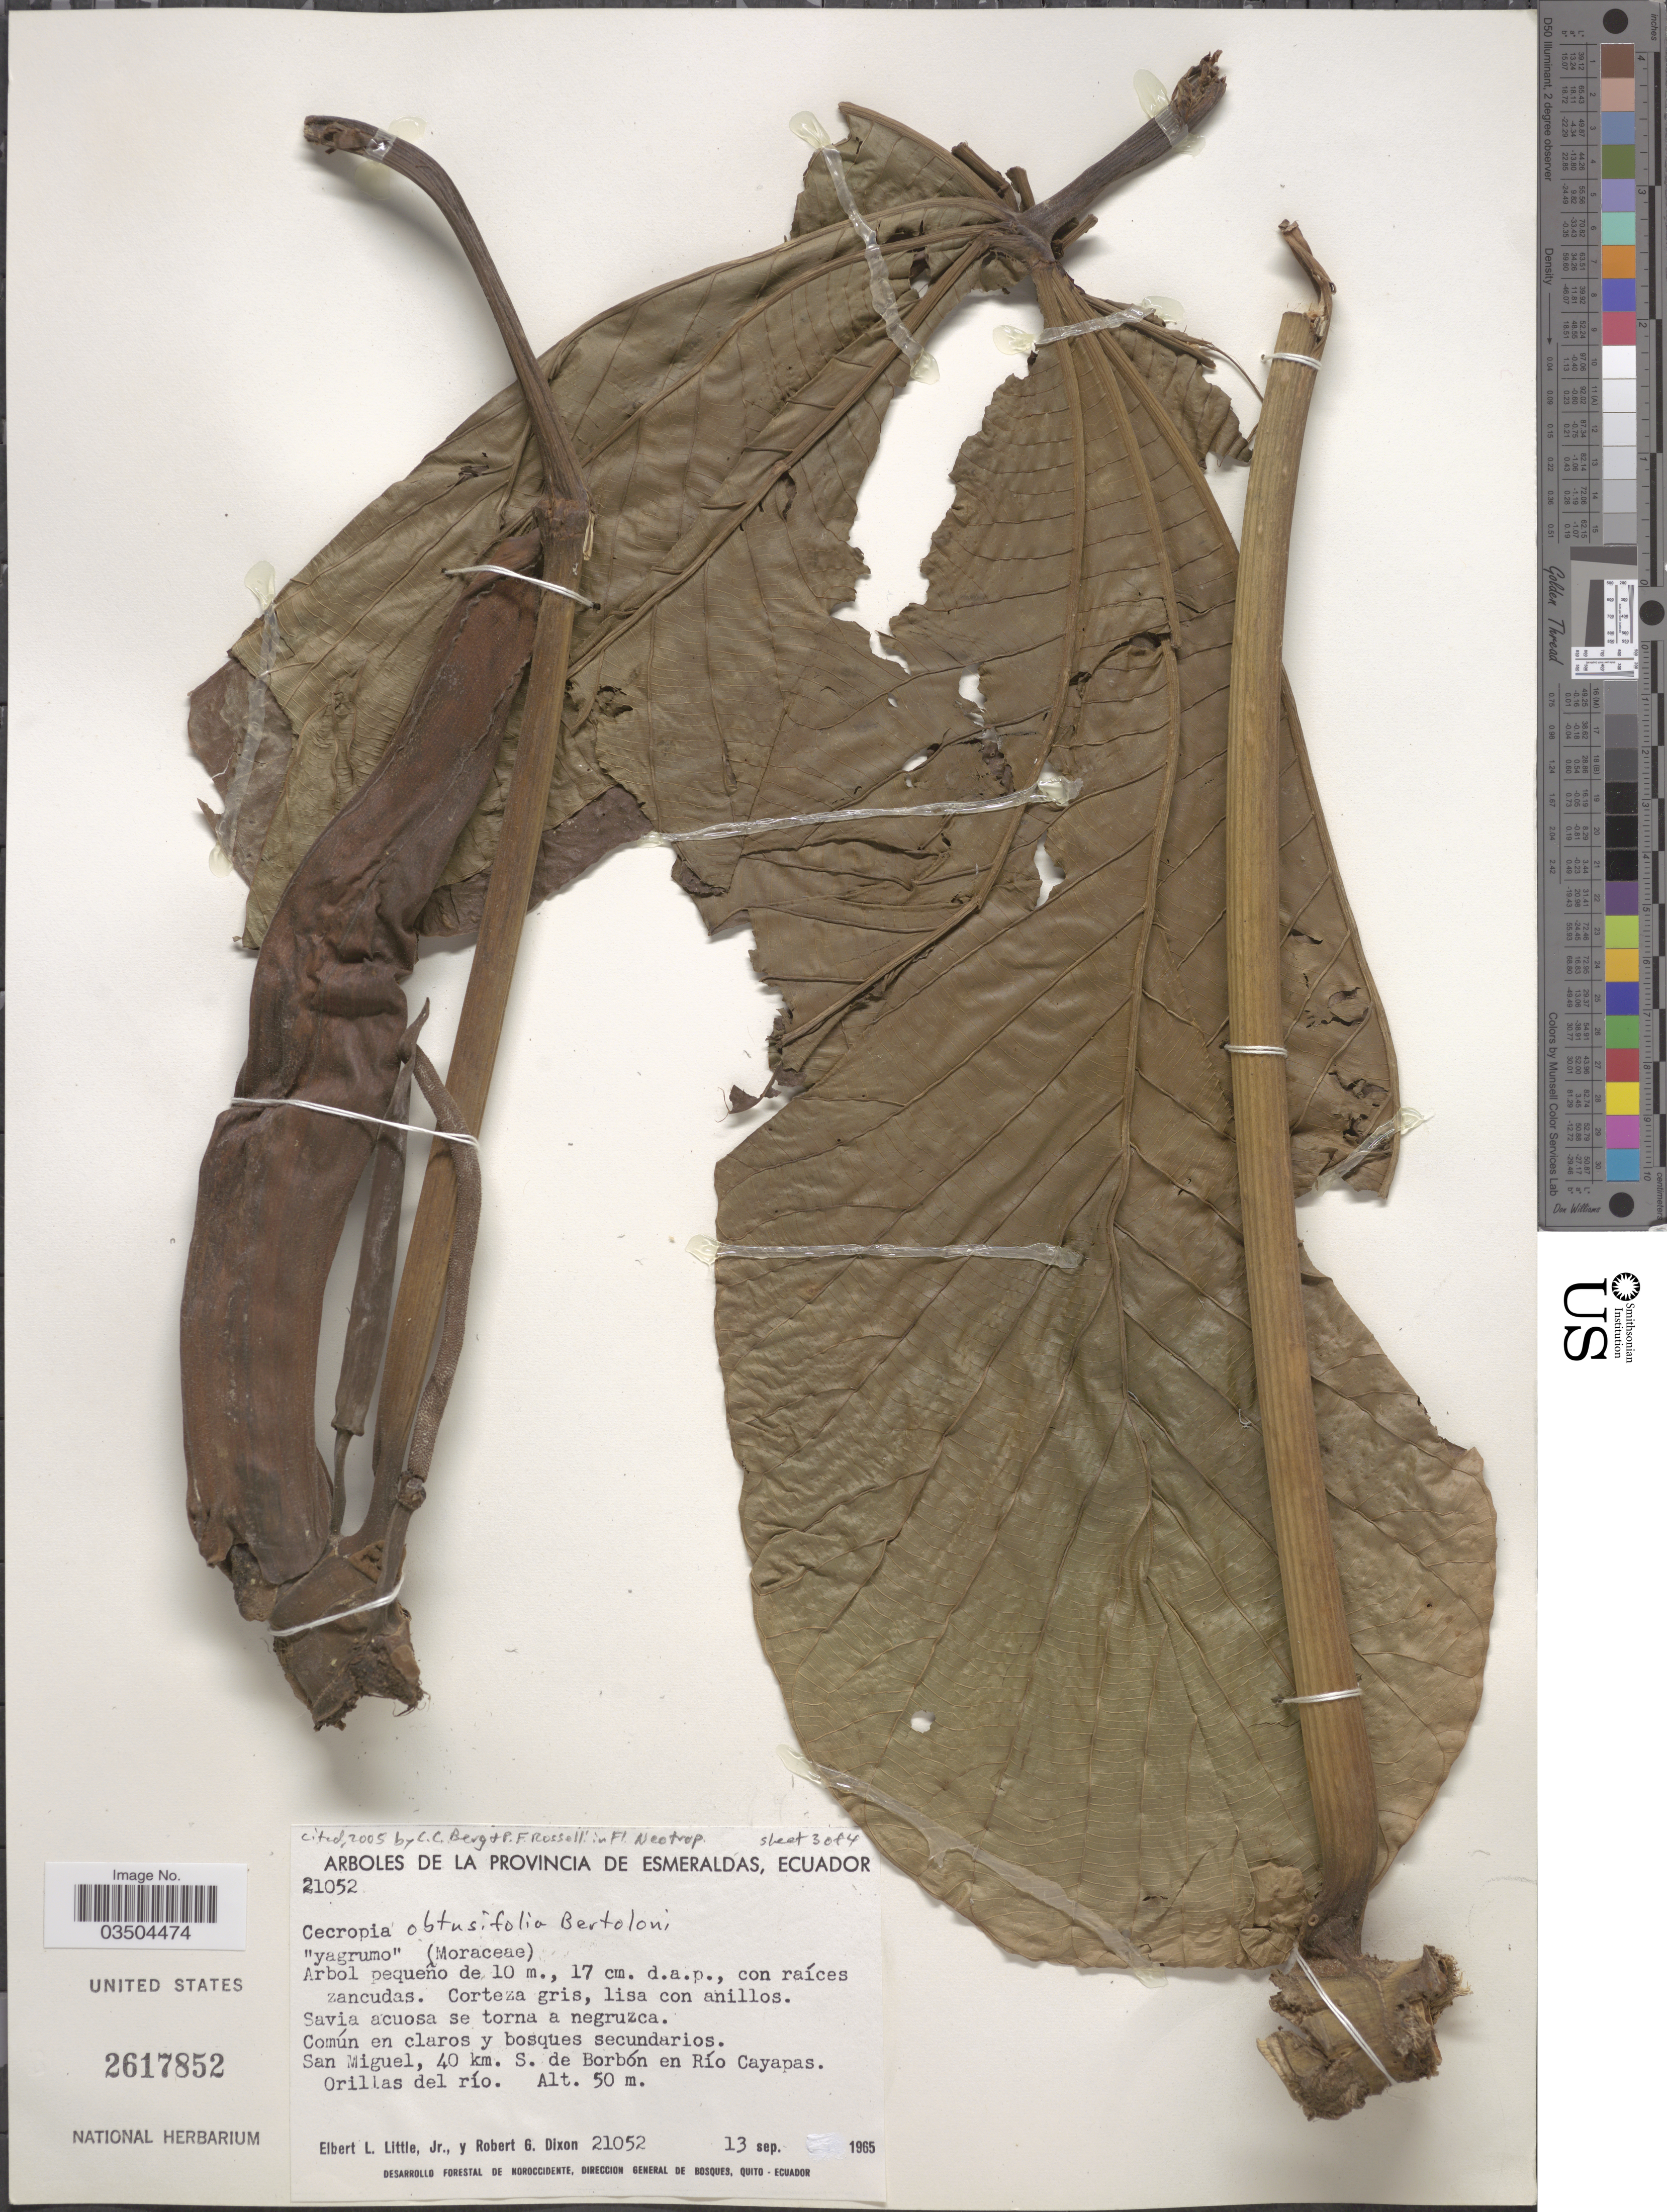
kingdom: Plantae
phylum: Tracheophyta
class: Magnoliopsida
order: Rosales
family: Urticaceae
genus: Cecropia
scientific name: Cecropia obtusifolia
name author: Bertol.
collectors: E. L. Little & R. G. Dixon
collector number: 21052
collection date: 1965-09-13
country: Ecuador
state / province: Esmeraldas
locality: San Miguel, 40 km. S. de Borbón en Río Cayapas. Orillas del río.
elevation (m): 50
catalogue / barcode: US 2617852